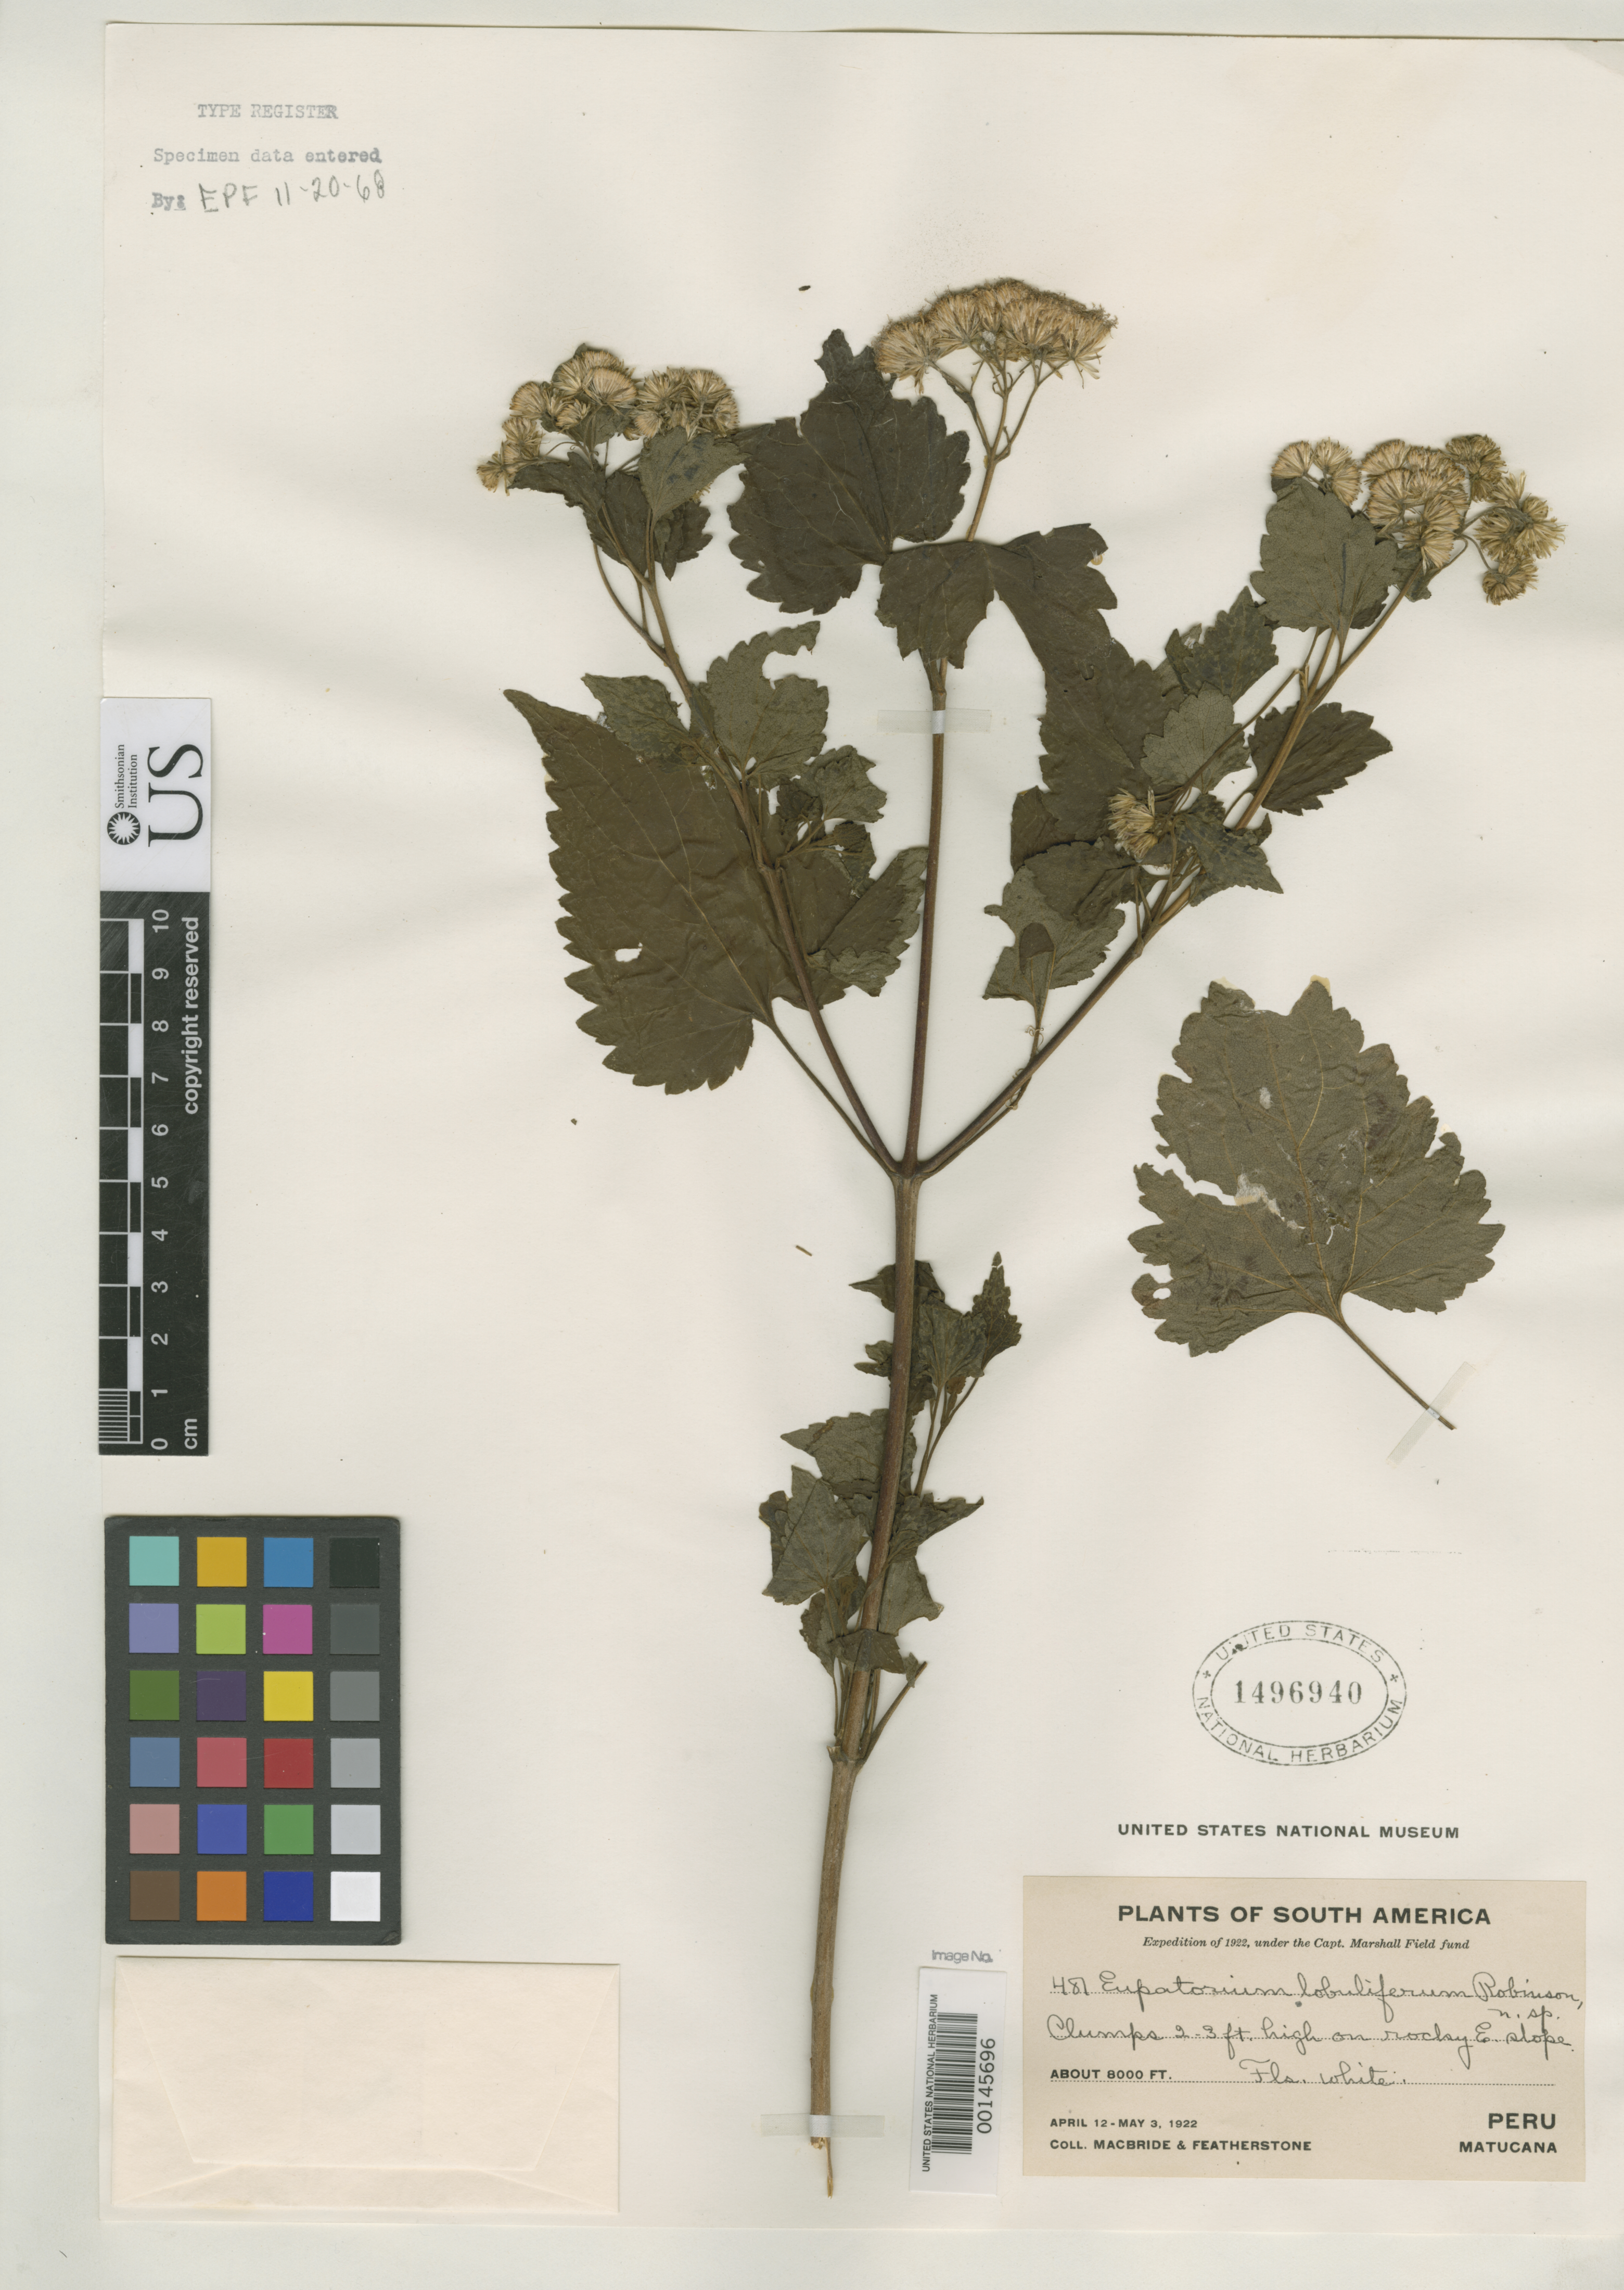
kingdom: Plantae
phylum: Tracheophyta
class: Magnoliopsida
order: Asterales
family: Asteraceae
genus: Eupatorium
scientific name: Eupatorium lobuliferum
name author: B.L. Rob.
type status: Isotype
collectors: J. F. Macbride & W. Featherstone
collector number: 481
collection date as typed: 12 Apr 1922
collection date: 1922-04-12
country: Peru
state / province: Lima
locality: Matucana.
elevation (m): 2440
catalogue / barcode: US 1496940